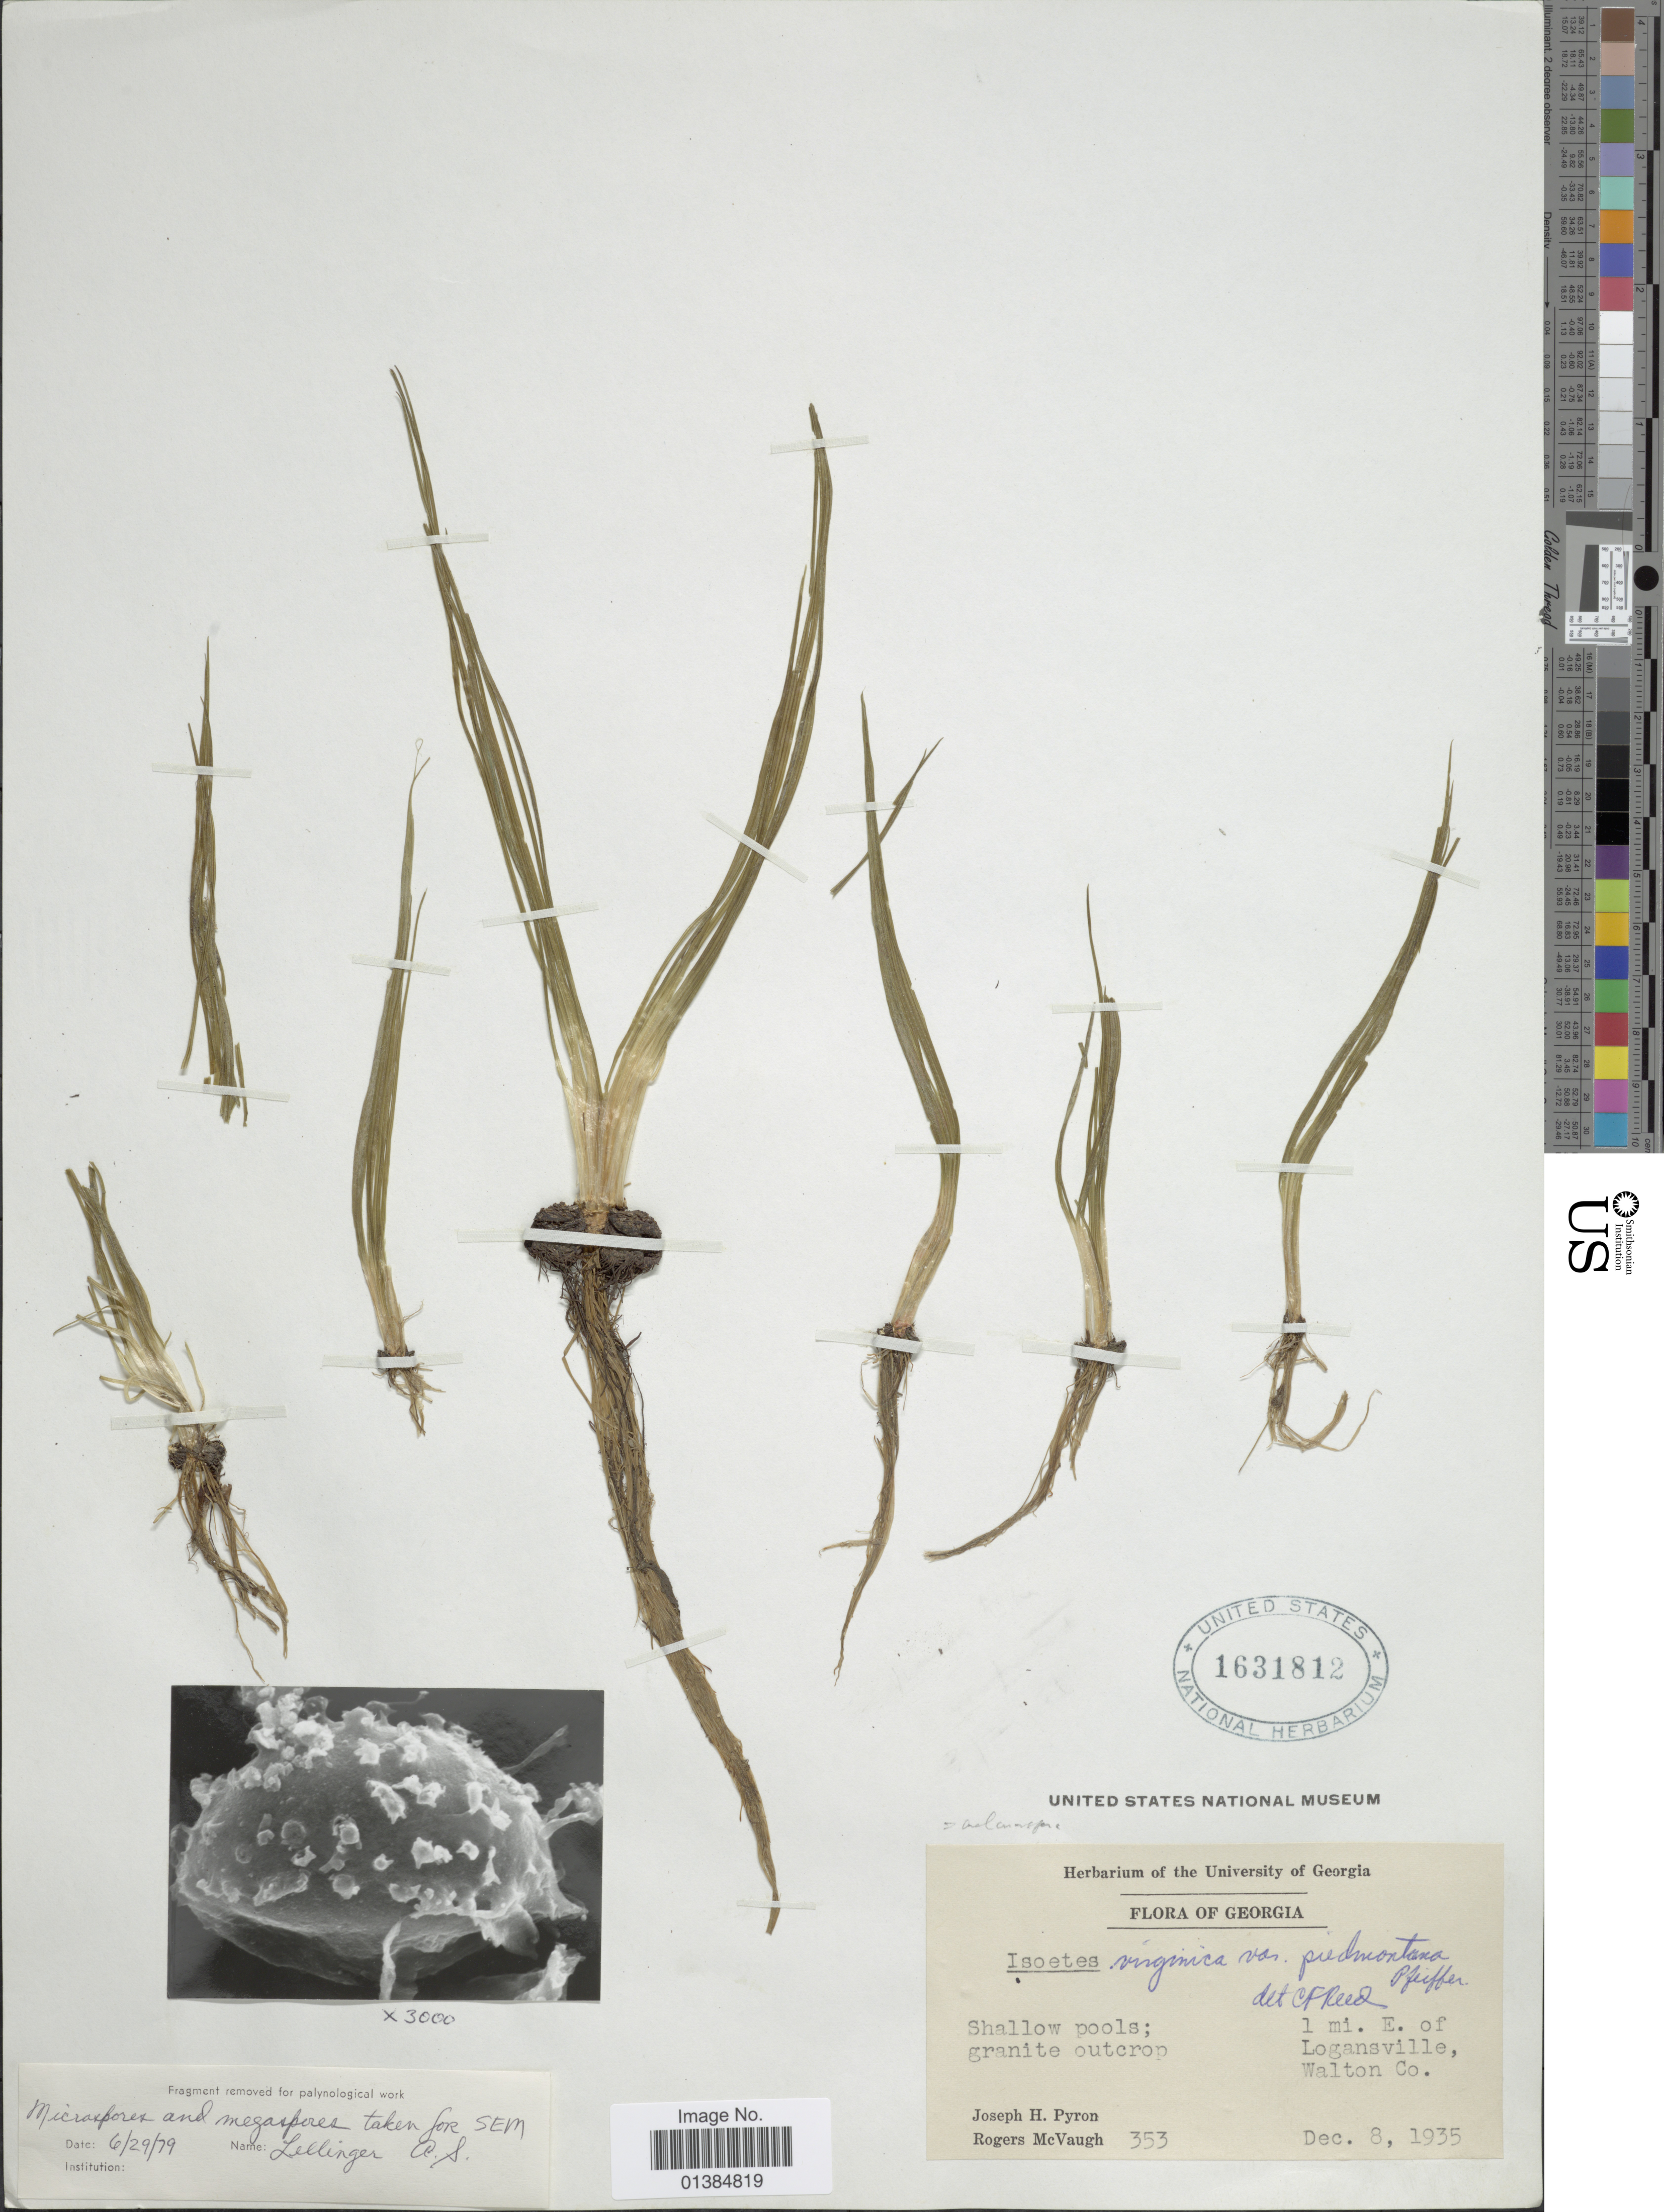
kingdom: Plantae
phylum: Tracheophyta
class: Lycopodiopsida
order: Isoetales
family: Isoetaceae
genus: Isoetes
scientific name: Isoetes virginica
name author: N. Pfeiff.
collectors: J. H. Pyron & R. McVaugh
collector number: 353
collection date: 1935-12-08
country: United States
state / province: Georgia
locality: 1 mi. E. of Logansville, Walton Co.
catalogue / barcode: US 1631812